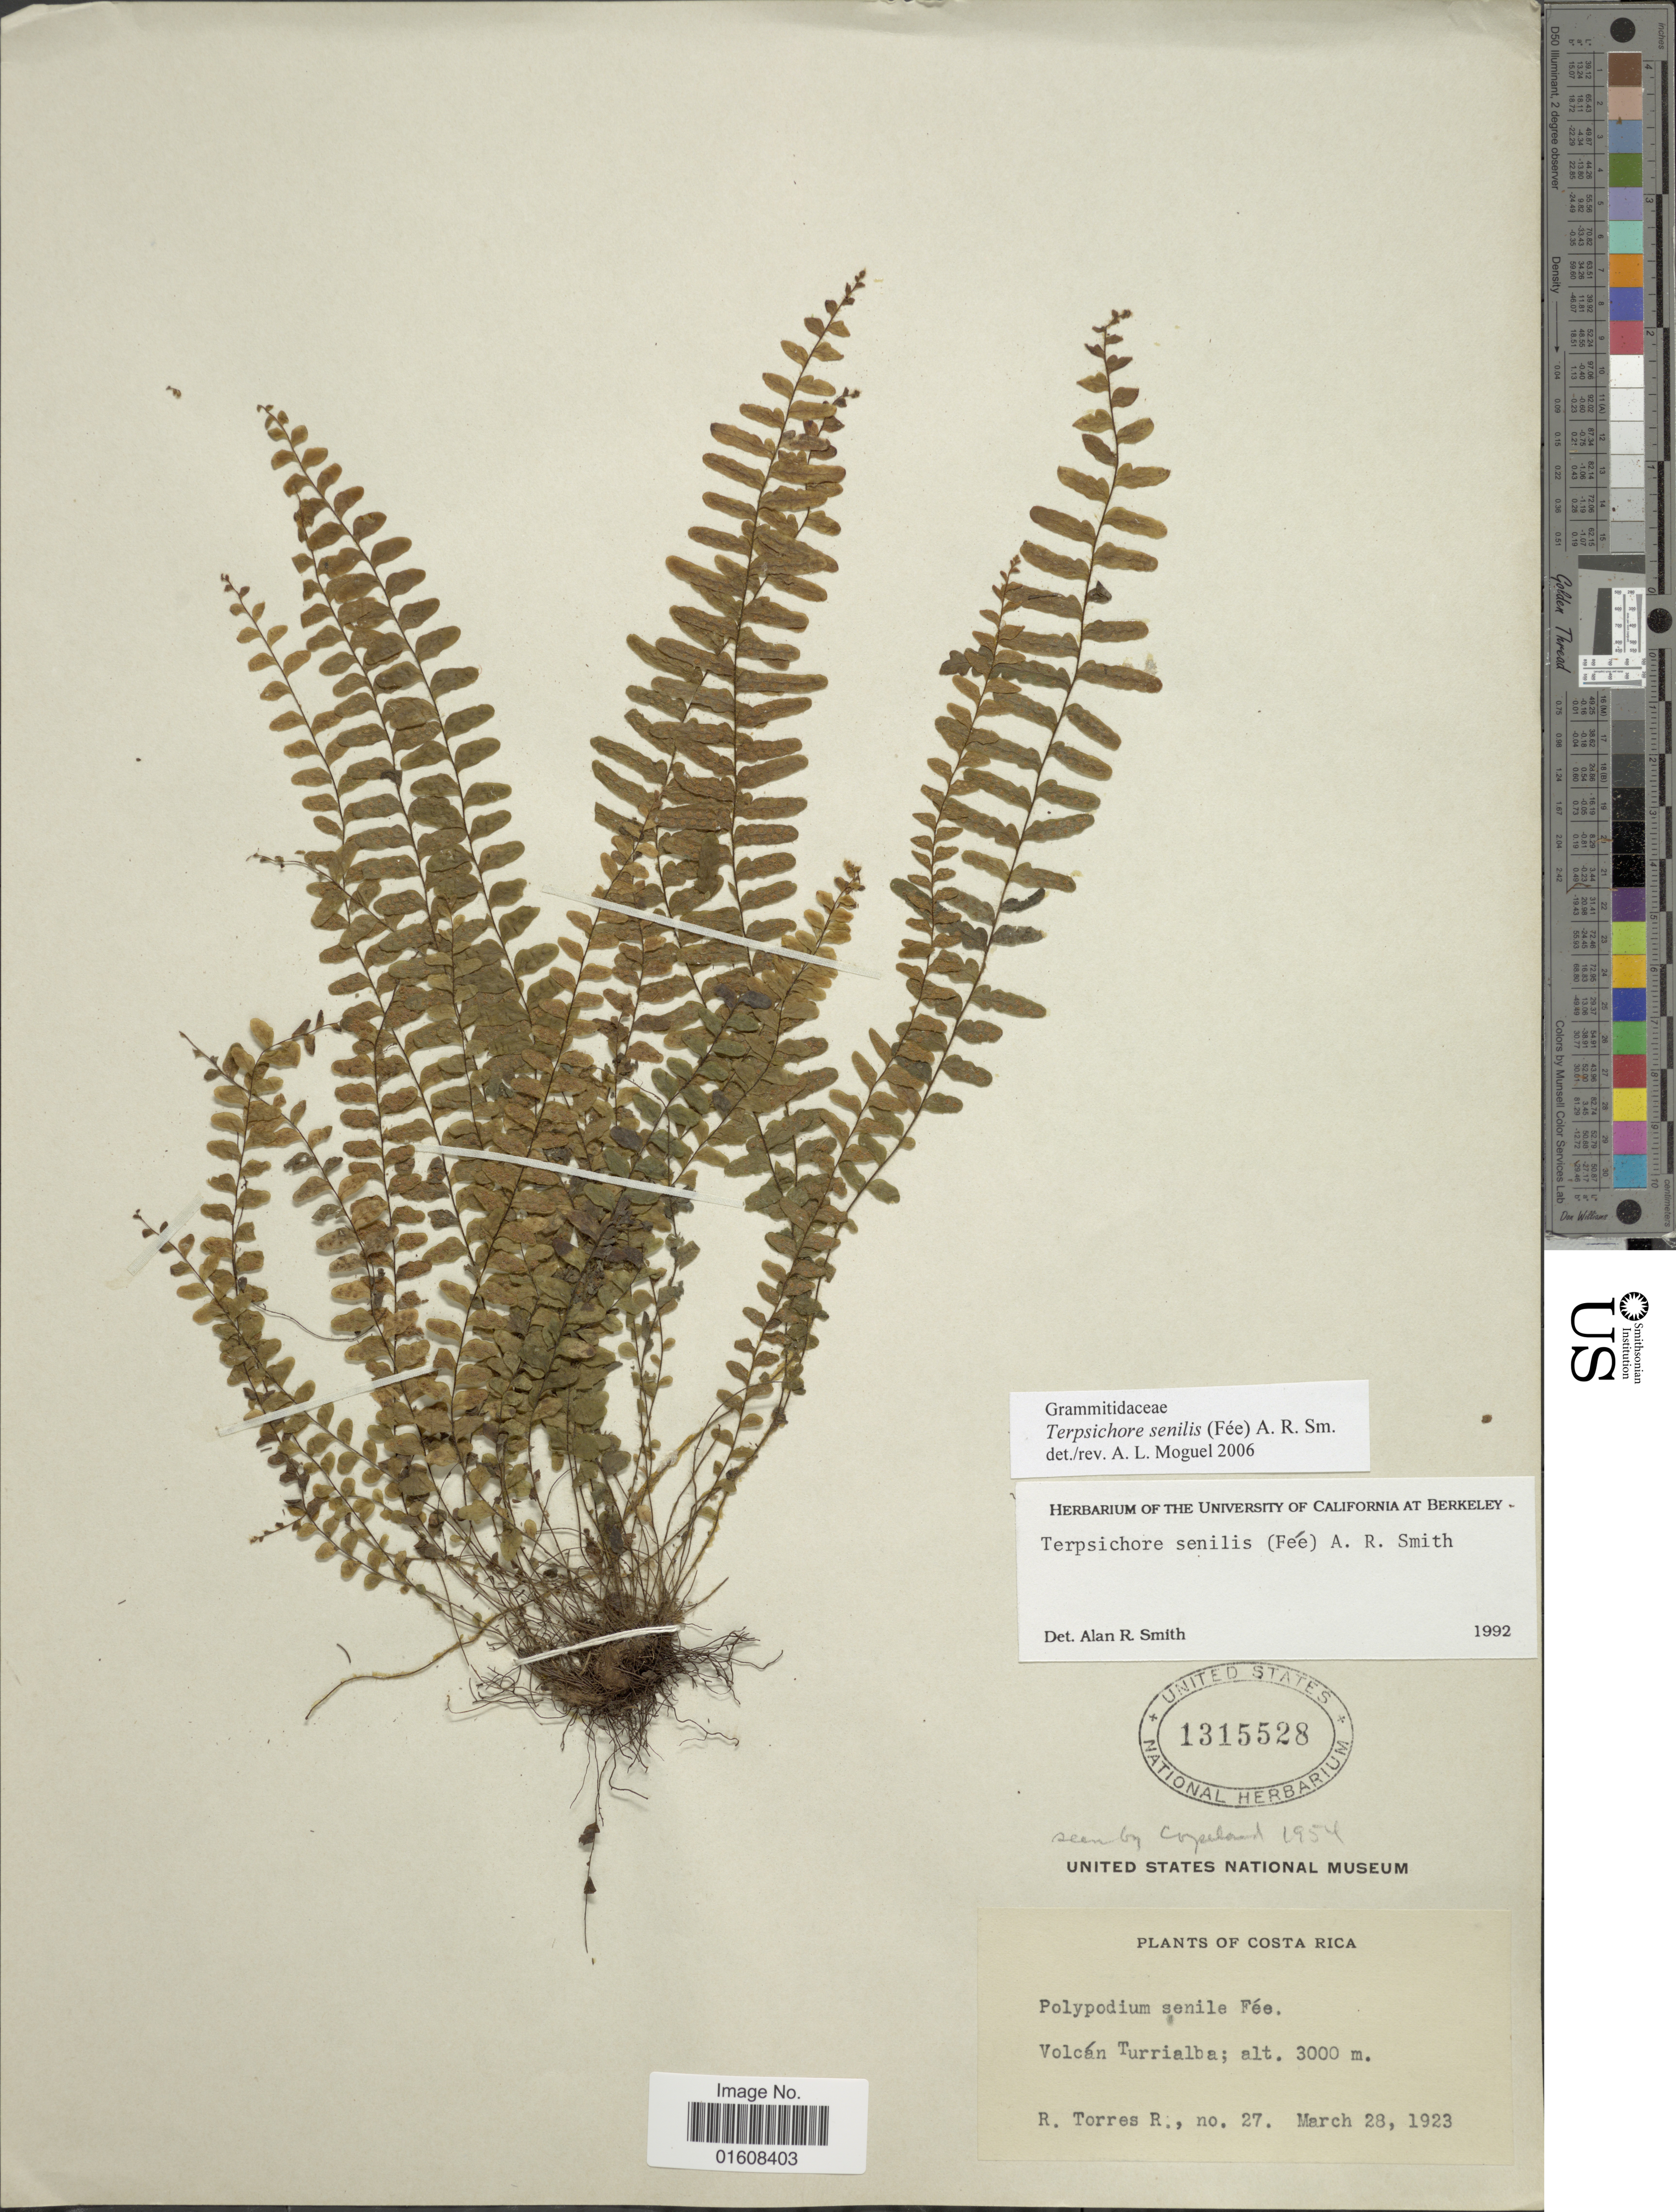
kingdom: Plantae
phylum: Tracheophyta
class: Polypodiopsida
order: Polypodiales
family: Polypodiaceae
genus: Alansmia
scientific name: Alansmia senilis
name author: (Fée) Moguel & M. Kessler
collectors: R. Torres R.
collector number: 27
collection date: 1923-03-28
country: Costa Rica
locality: Volcán Turrialba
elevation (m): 3000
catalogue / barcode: US 1315528